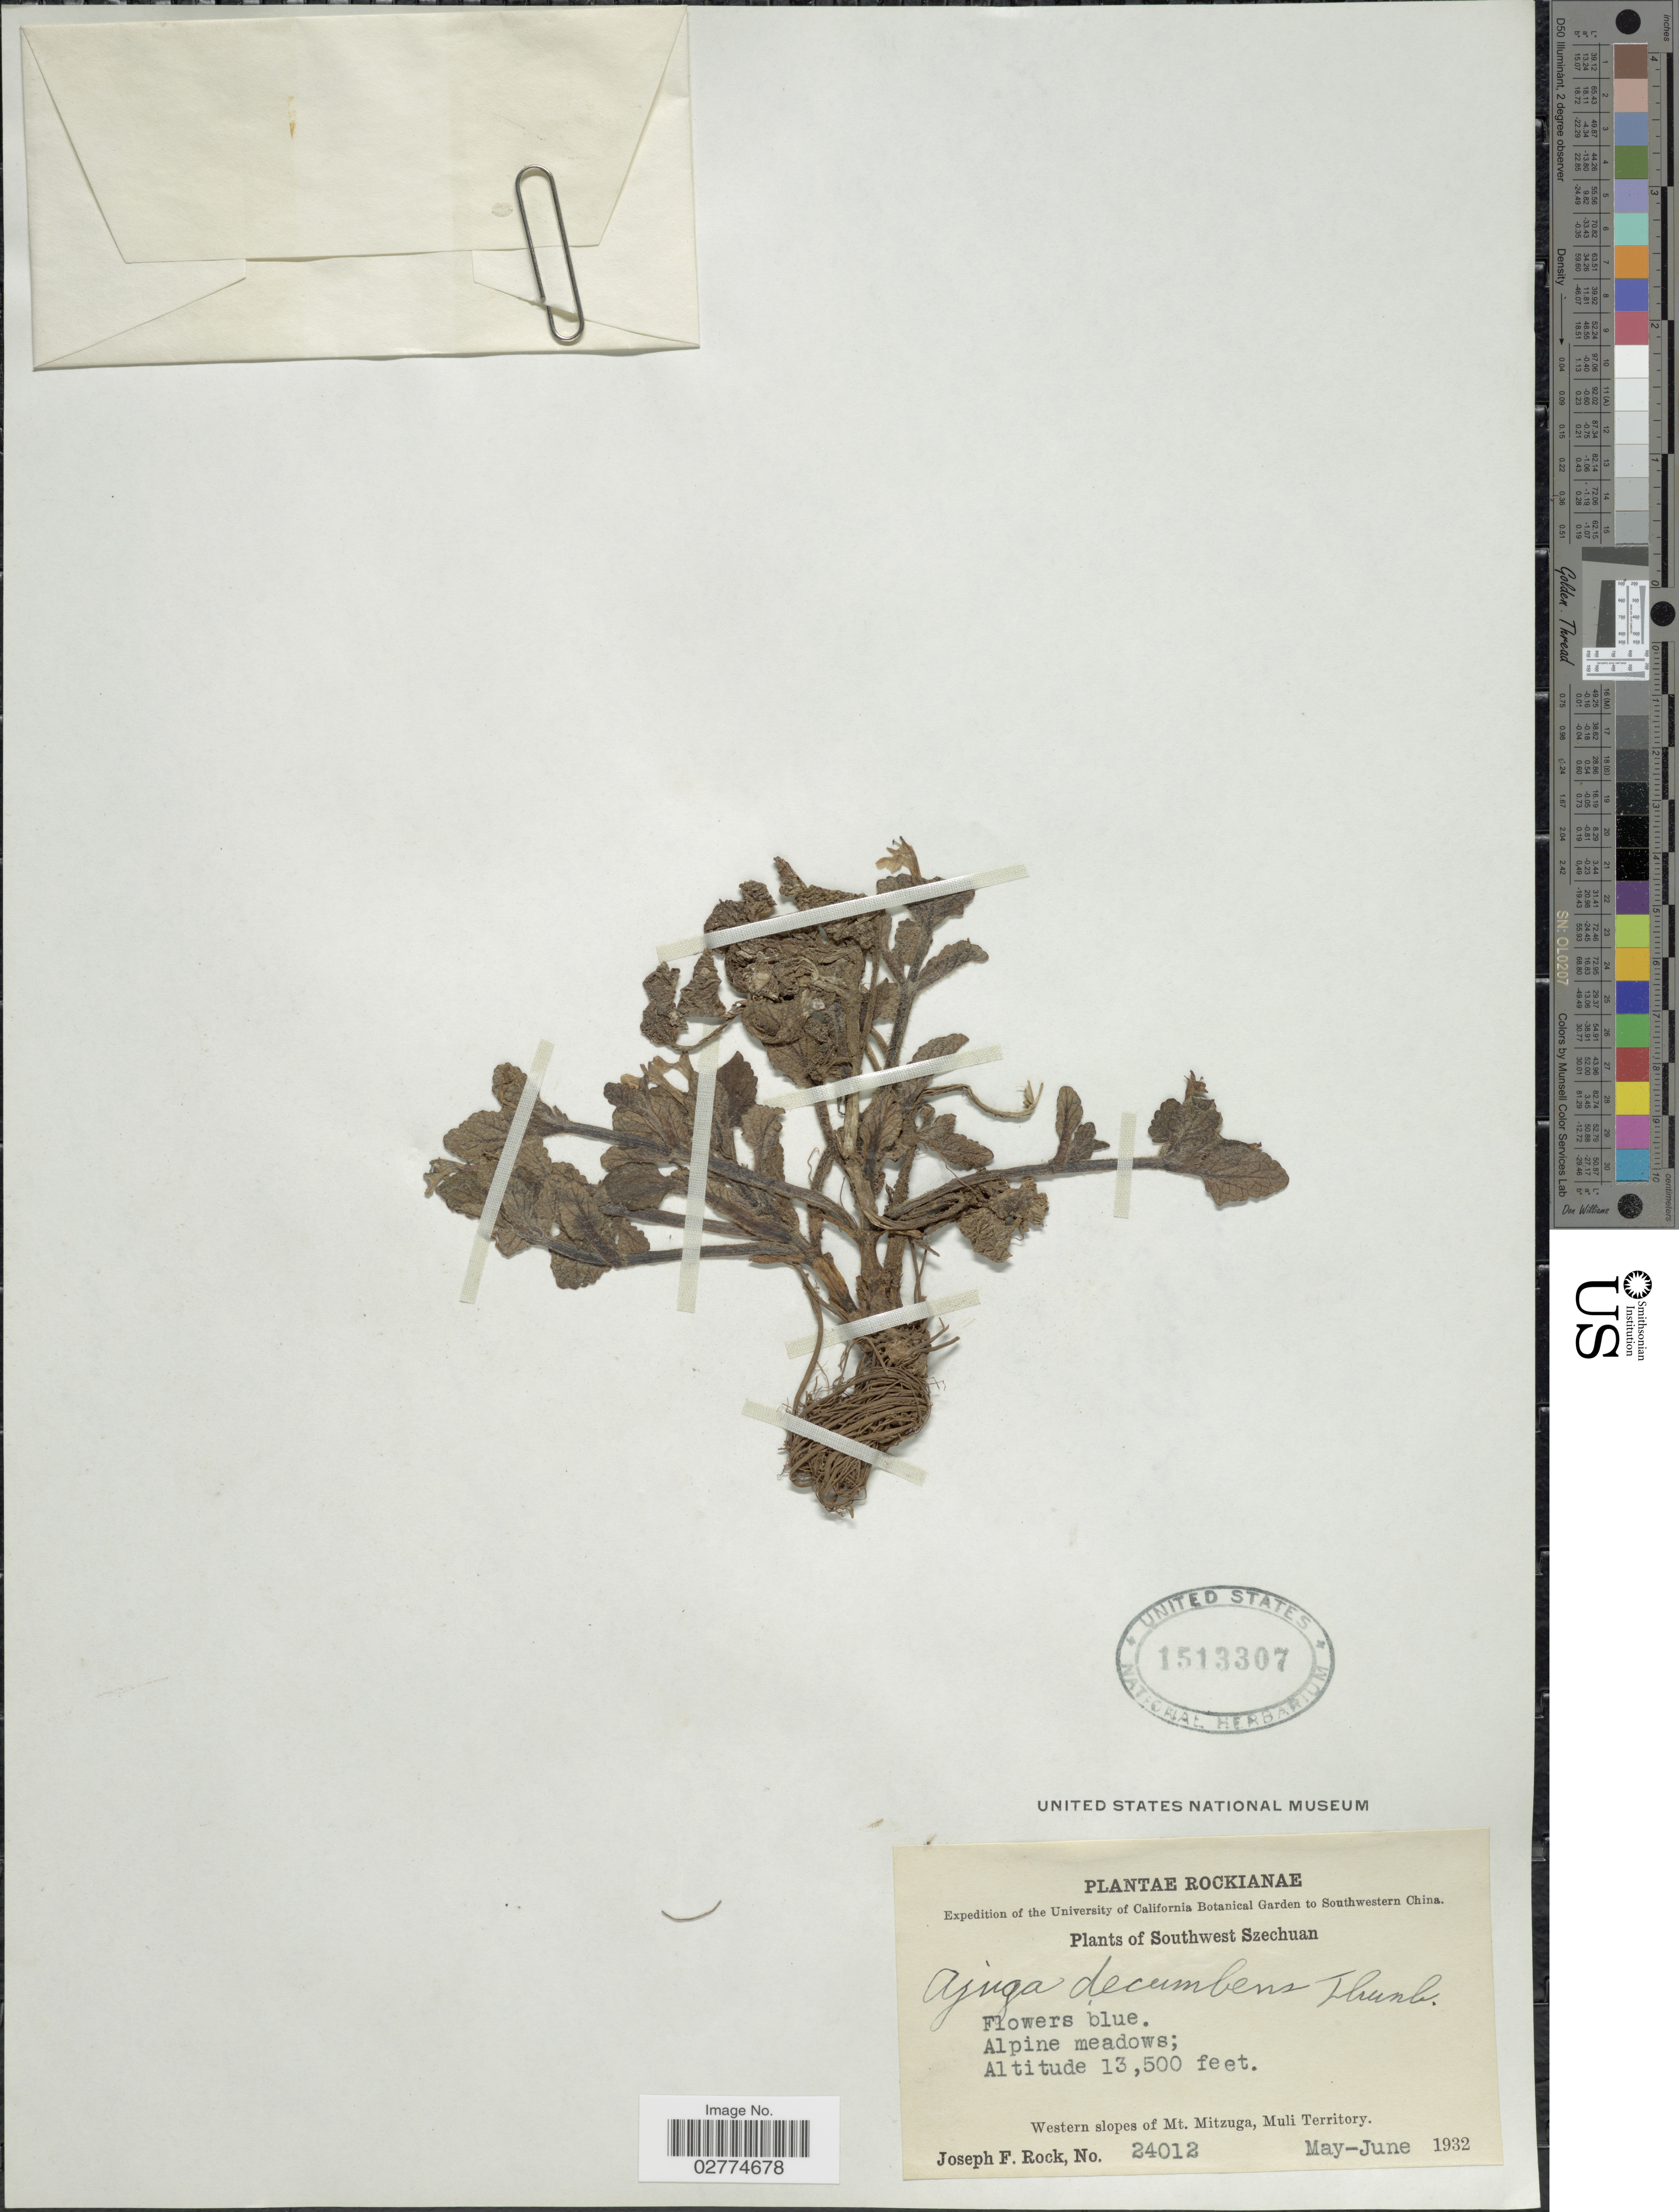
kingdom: Plantae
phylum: Tracheophyta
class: Magnoliopsida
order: Lamiales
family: Lamiaceae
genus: Ajuga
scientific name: Ajuga decumbens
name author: Thunb.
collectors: J. F. Rock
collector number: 24012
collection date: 1932-05/1932-06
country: China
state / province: Sichuan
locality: Southwestern China. Southwest Szechuan, Western slopes of Mt. Mitzuga, Muli Territory.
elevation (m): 4115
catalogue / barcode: US 1513007